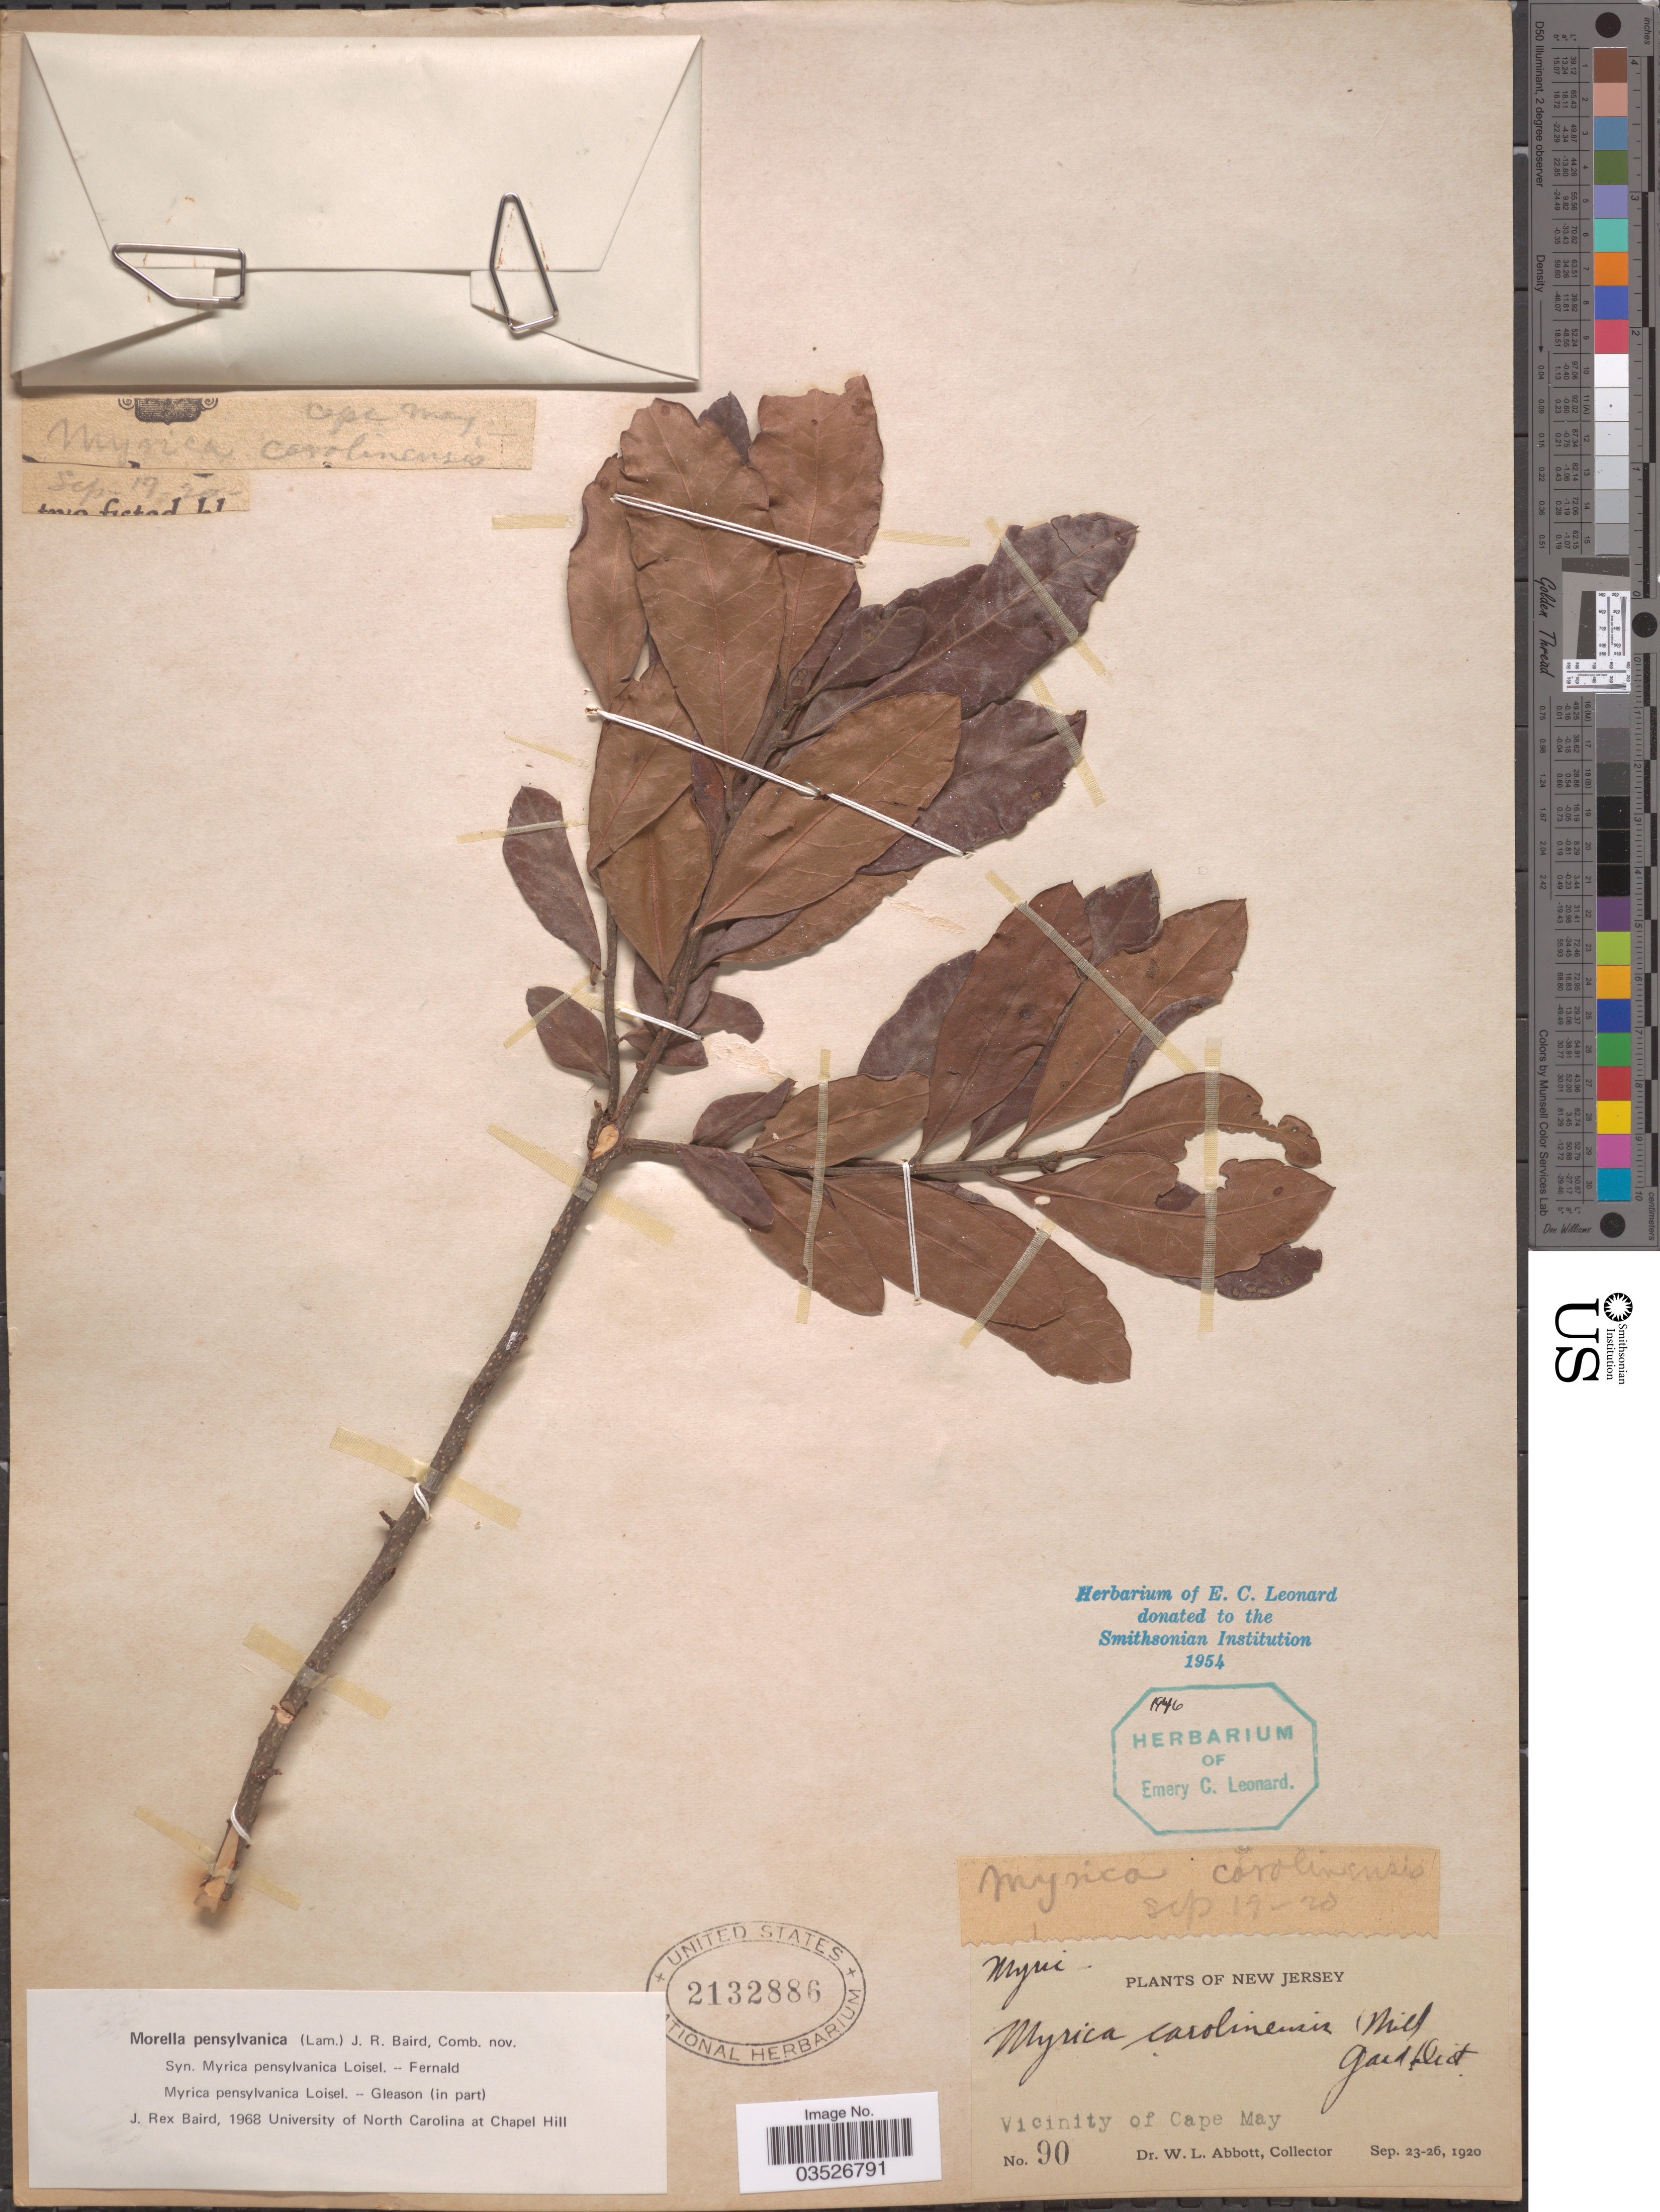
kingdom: Plantae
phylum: Tracheophyta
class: Magnoliopsida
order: Fagales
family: Myricaceae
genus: Morella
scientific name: Morella pensylvanica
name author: (Mirb.) Kartesz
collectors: W. L. Abbott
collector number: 90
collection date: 1920-09-23/1920-09-26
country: United States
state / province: New Jersey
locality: Vicinity of Cape May.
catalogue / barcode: US 2132886